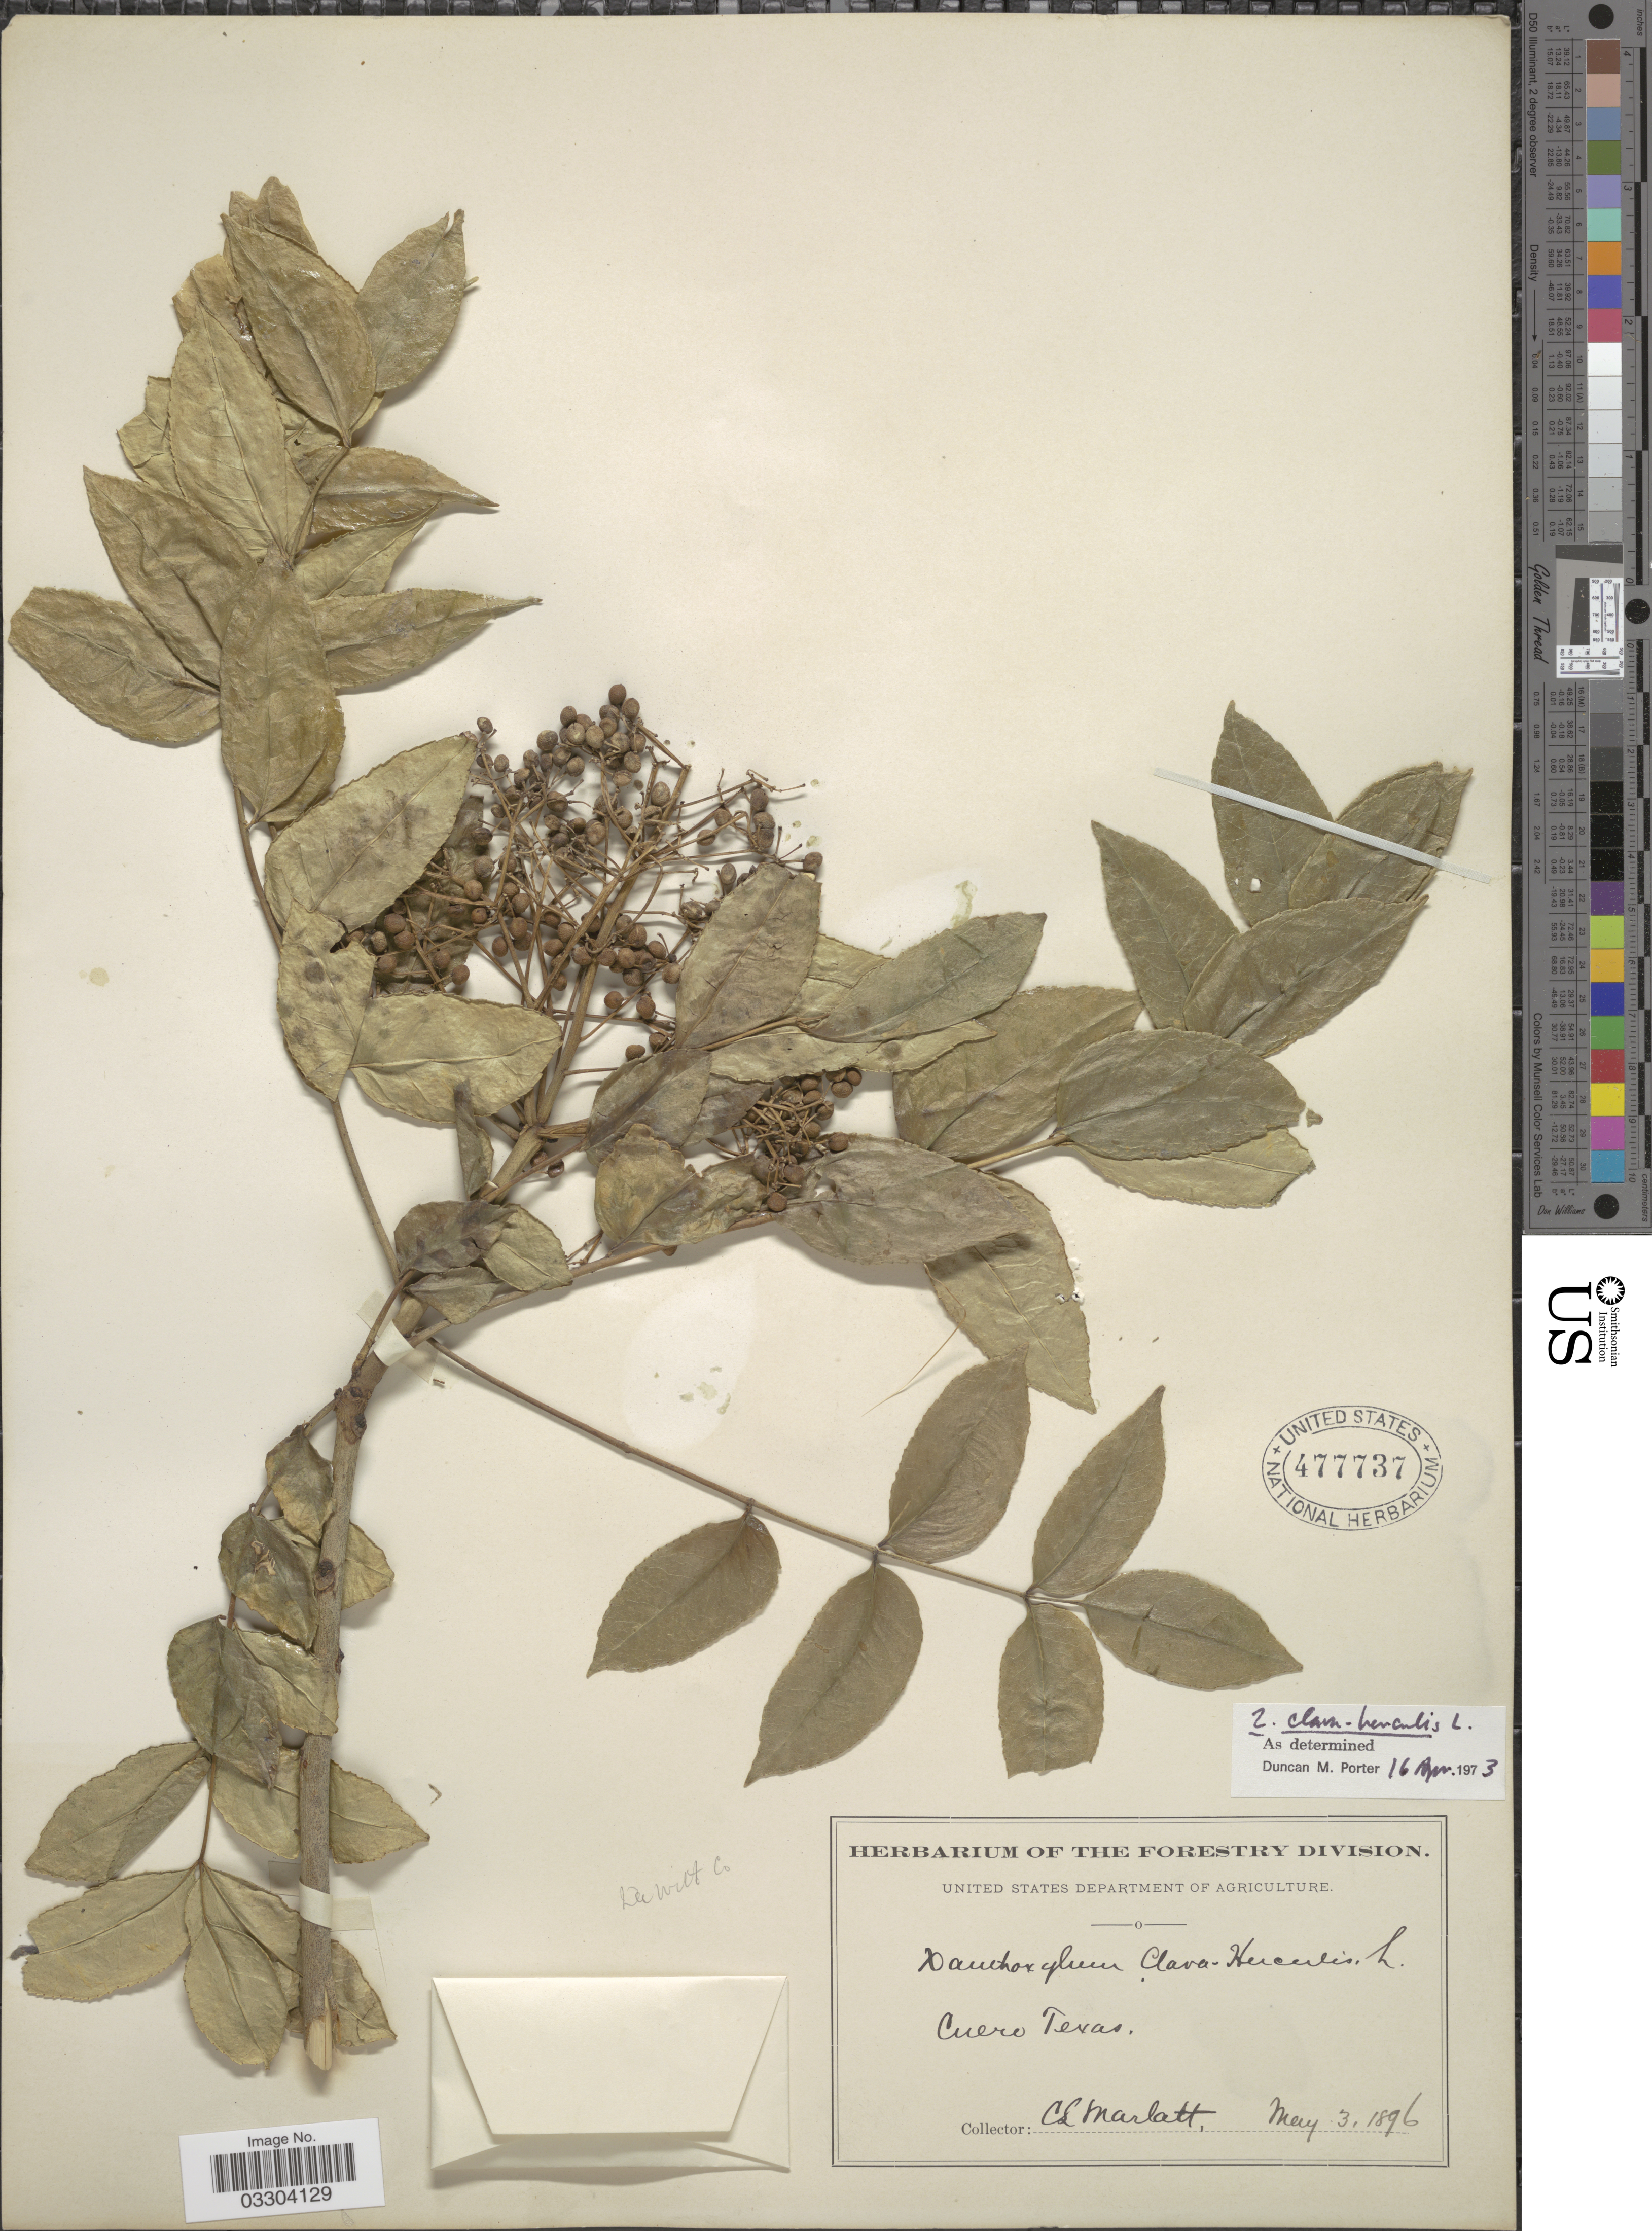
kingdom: Plantae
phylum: Tracheophyta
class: Magnoliopsida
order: Sapindales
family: Rutaceae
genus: Zanthoxylum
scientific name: Zanthoxylum clava-herculis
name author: L.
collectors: C. Marlatt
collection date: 1896-05-03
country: United States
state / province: Texas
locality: DeWitt Co., Cuero Texas.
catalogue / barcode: US 477737